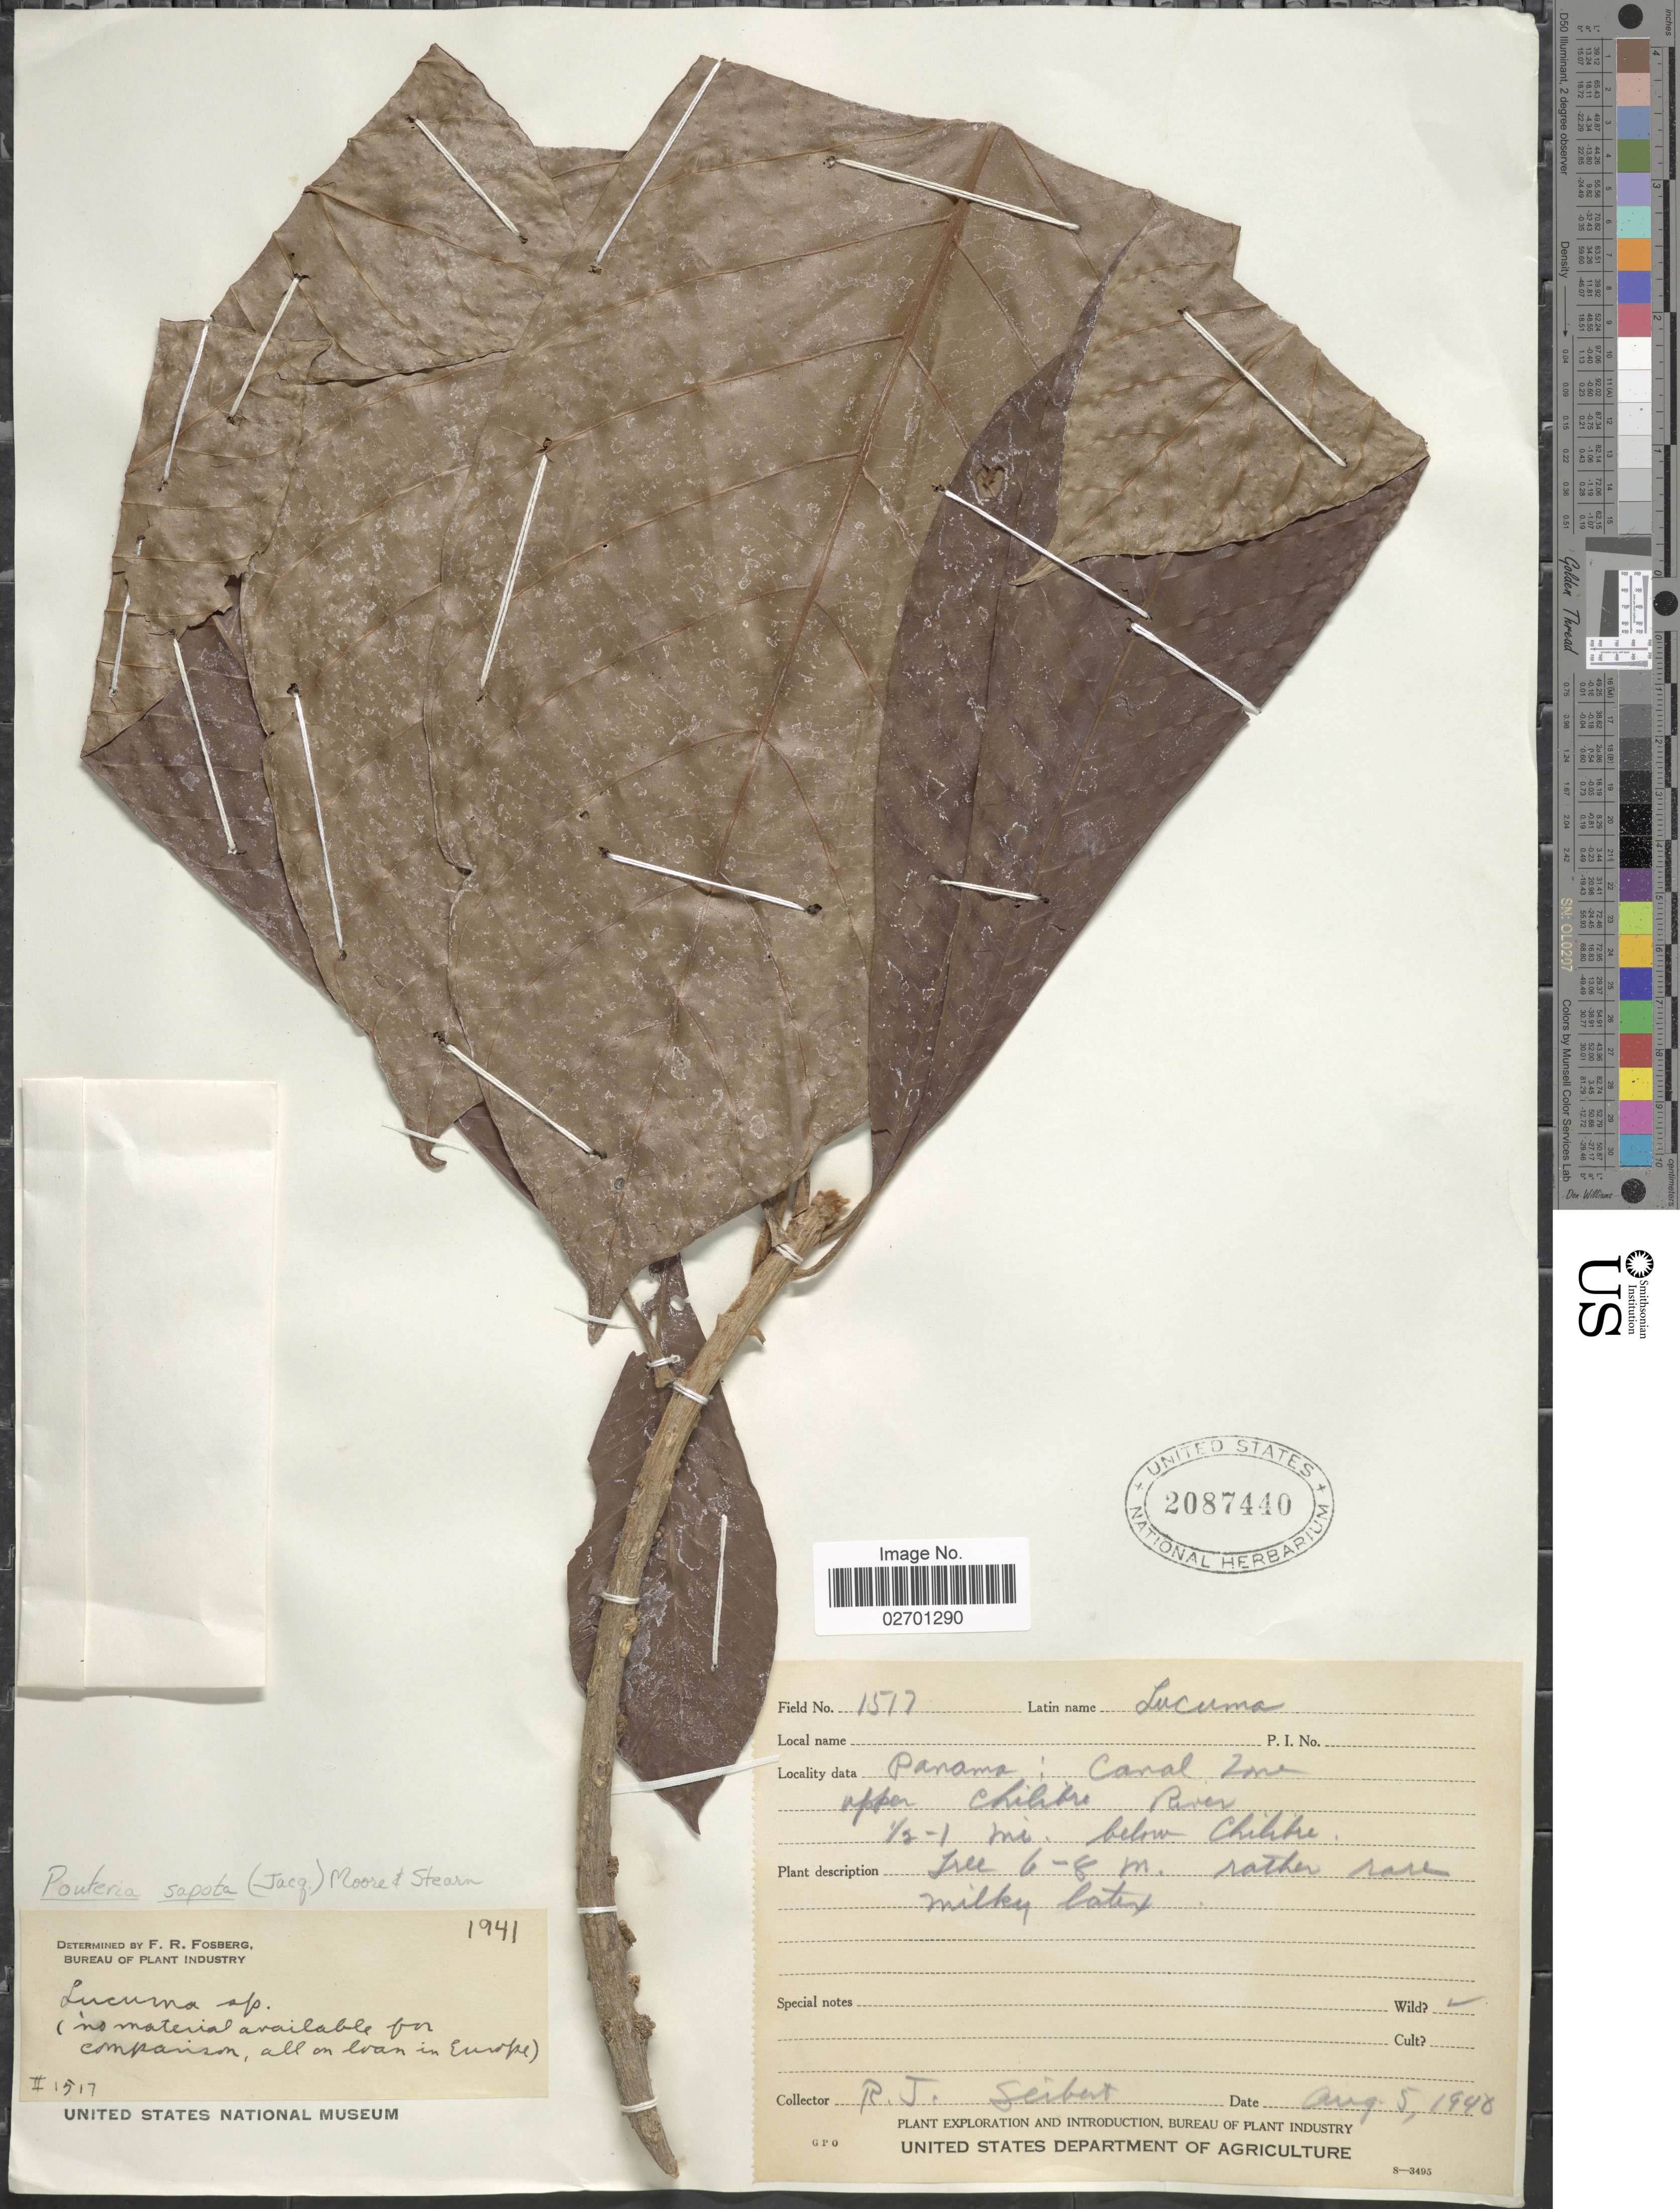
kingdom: Plantae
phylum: Tracheophyta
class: Magnoliopsida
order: Ericales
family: Sapotaceae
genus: Pouteria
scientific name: Pouteria sapota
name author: (Jacq.) H.E. Moore & Stearn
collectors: R. J. Seibert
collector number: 1517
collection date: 1948-08-05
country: Panama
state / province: Colón / Panamá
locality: Canal Zone, upper Chilibre River, 1/2-1 mi. below Chilibre.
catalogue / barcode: US 2087440